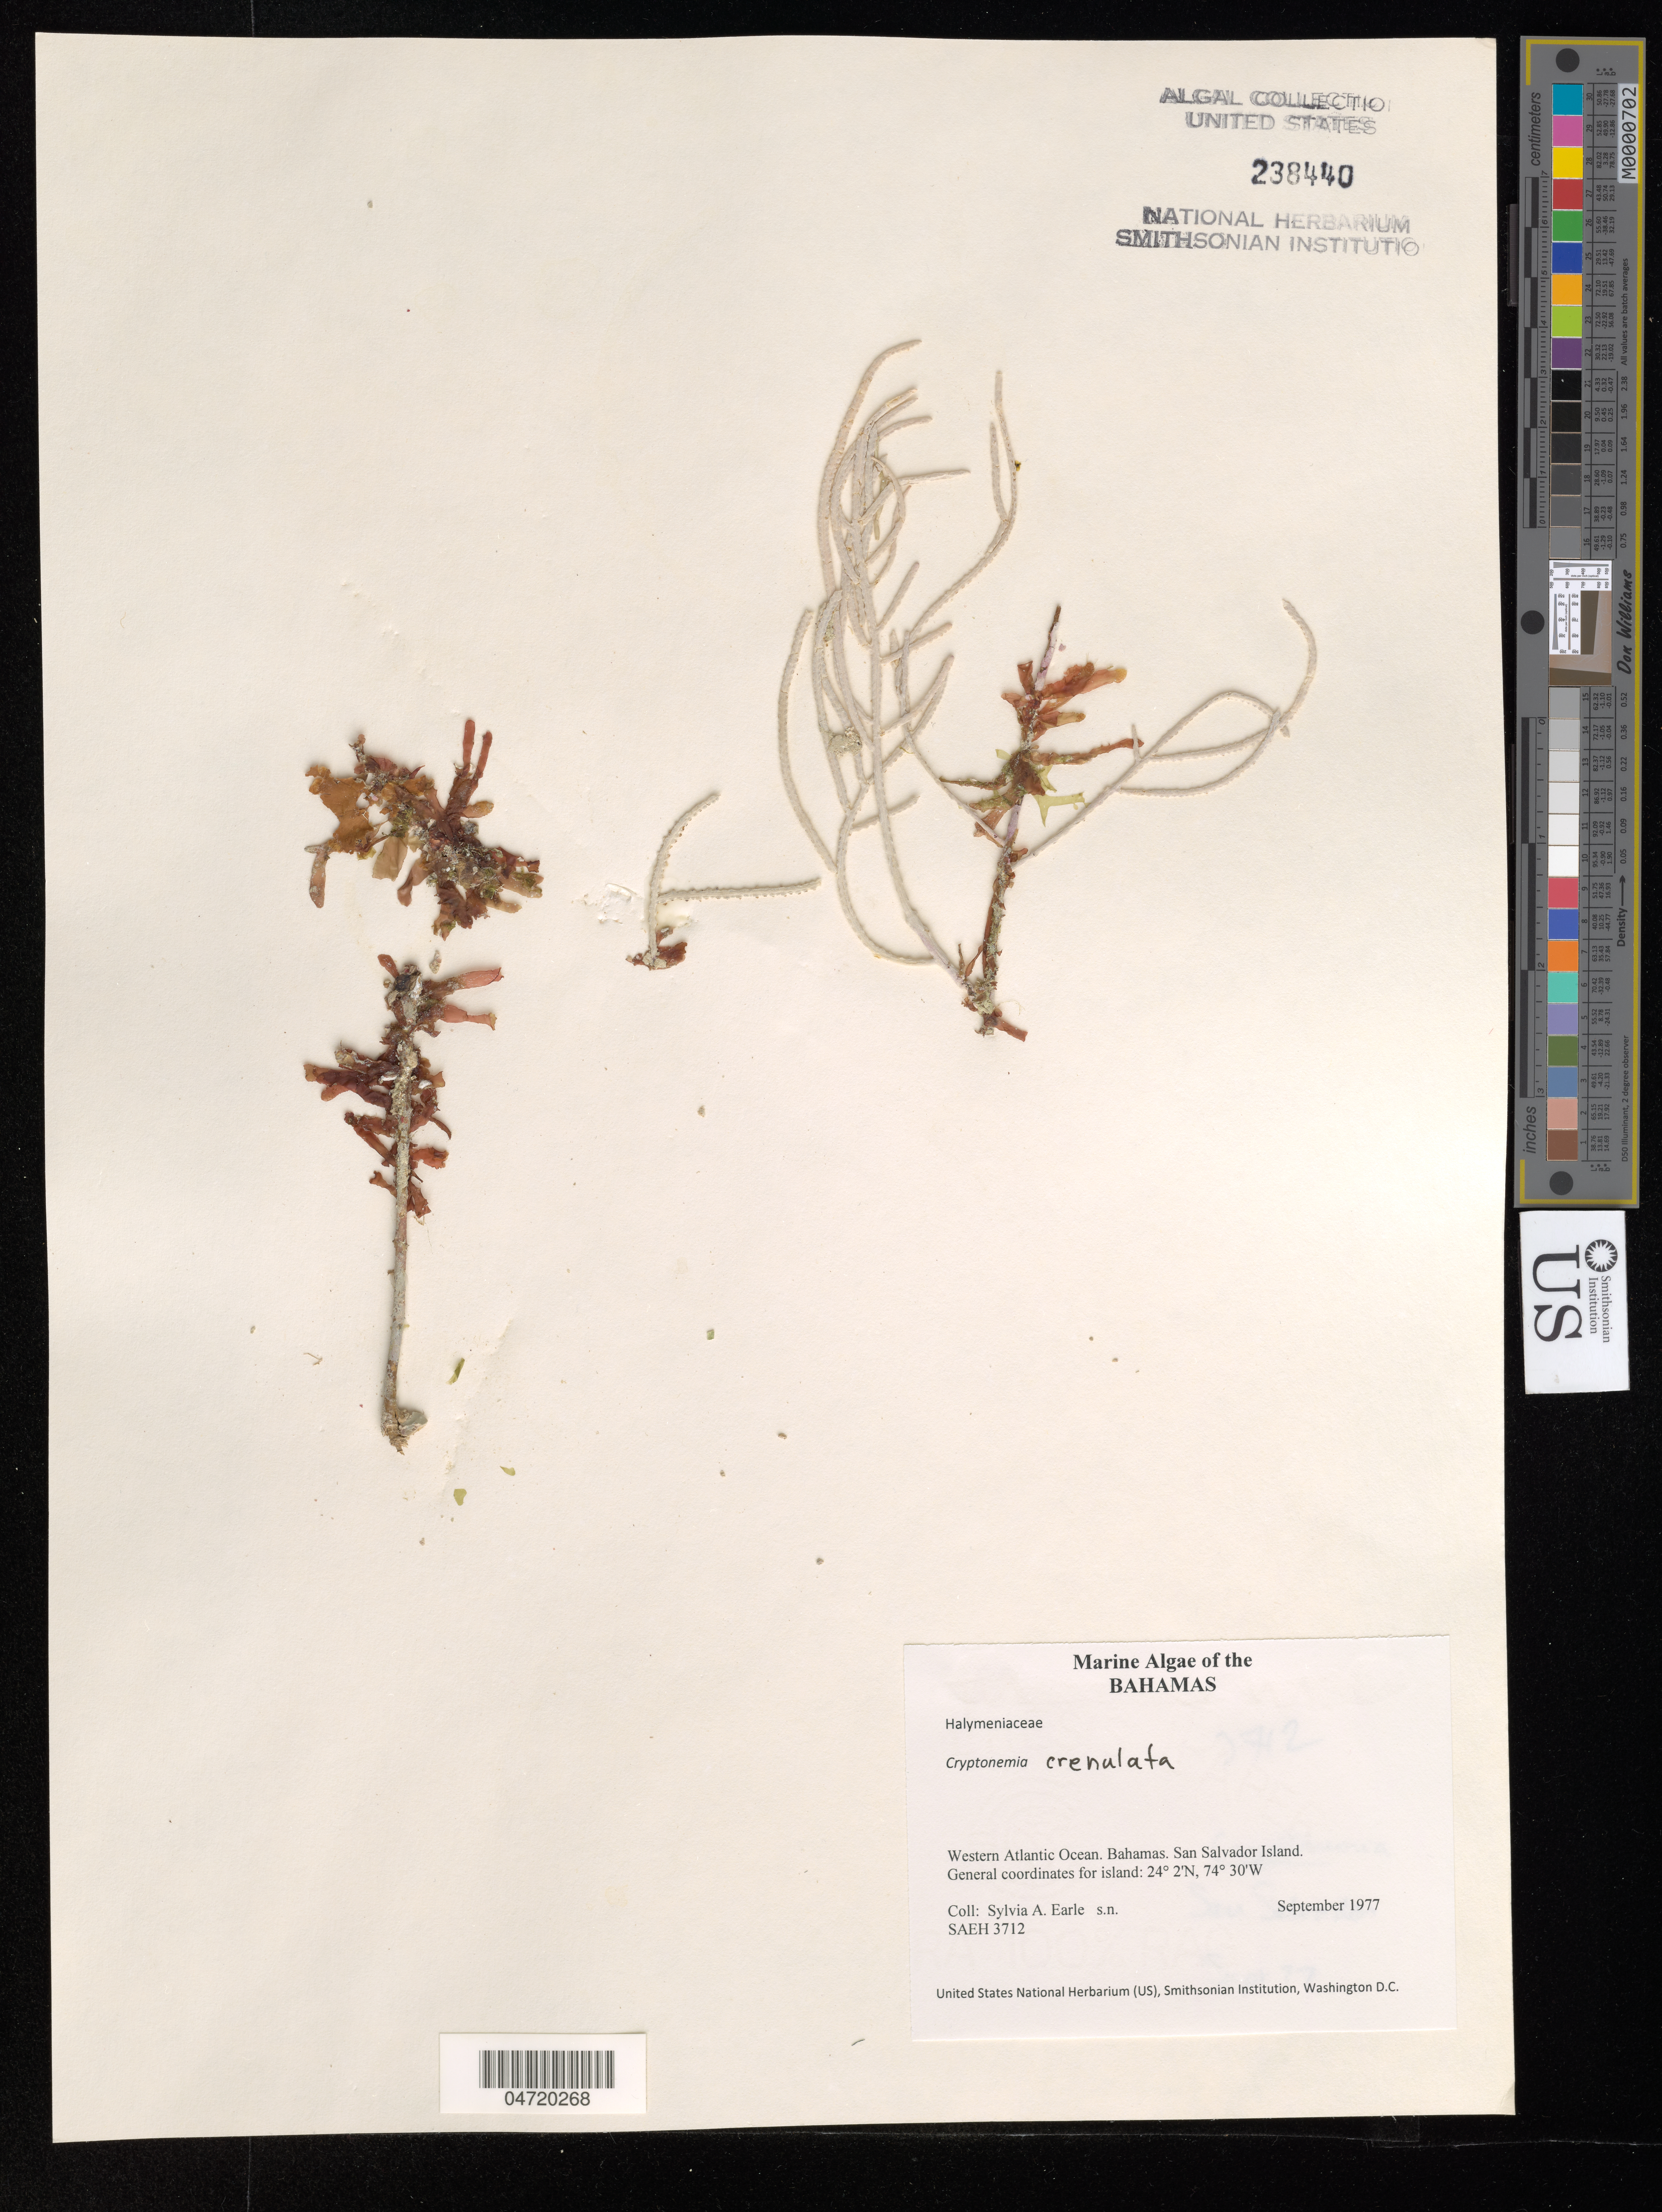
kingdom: Plantae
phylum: Rhodophyta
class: Florideophyceae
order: Halymeniales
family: Halymeniaceae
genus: Cryptonemia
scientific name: Cryptonemia crenulata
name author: (J. Agardh) J. Agardh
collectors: S. A. Earle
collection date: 1977-09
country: Bahamas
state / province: San Salvador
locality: Western Atlantic Ocean. San Salvador Island.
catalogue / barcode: US 238440